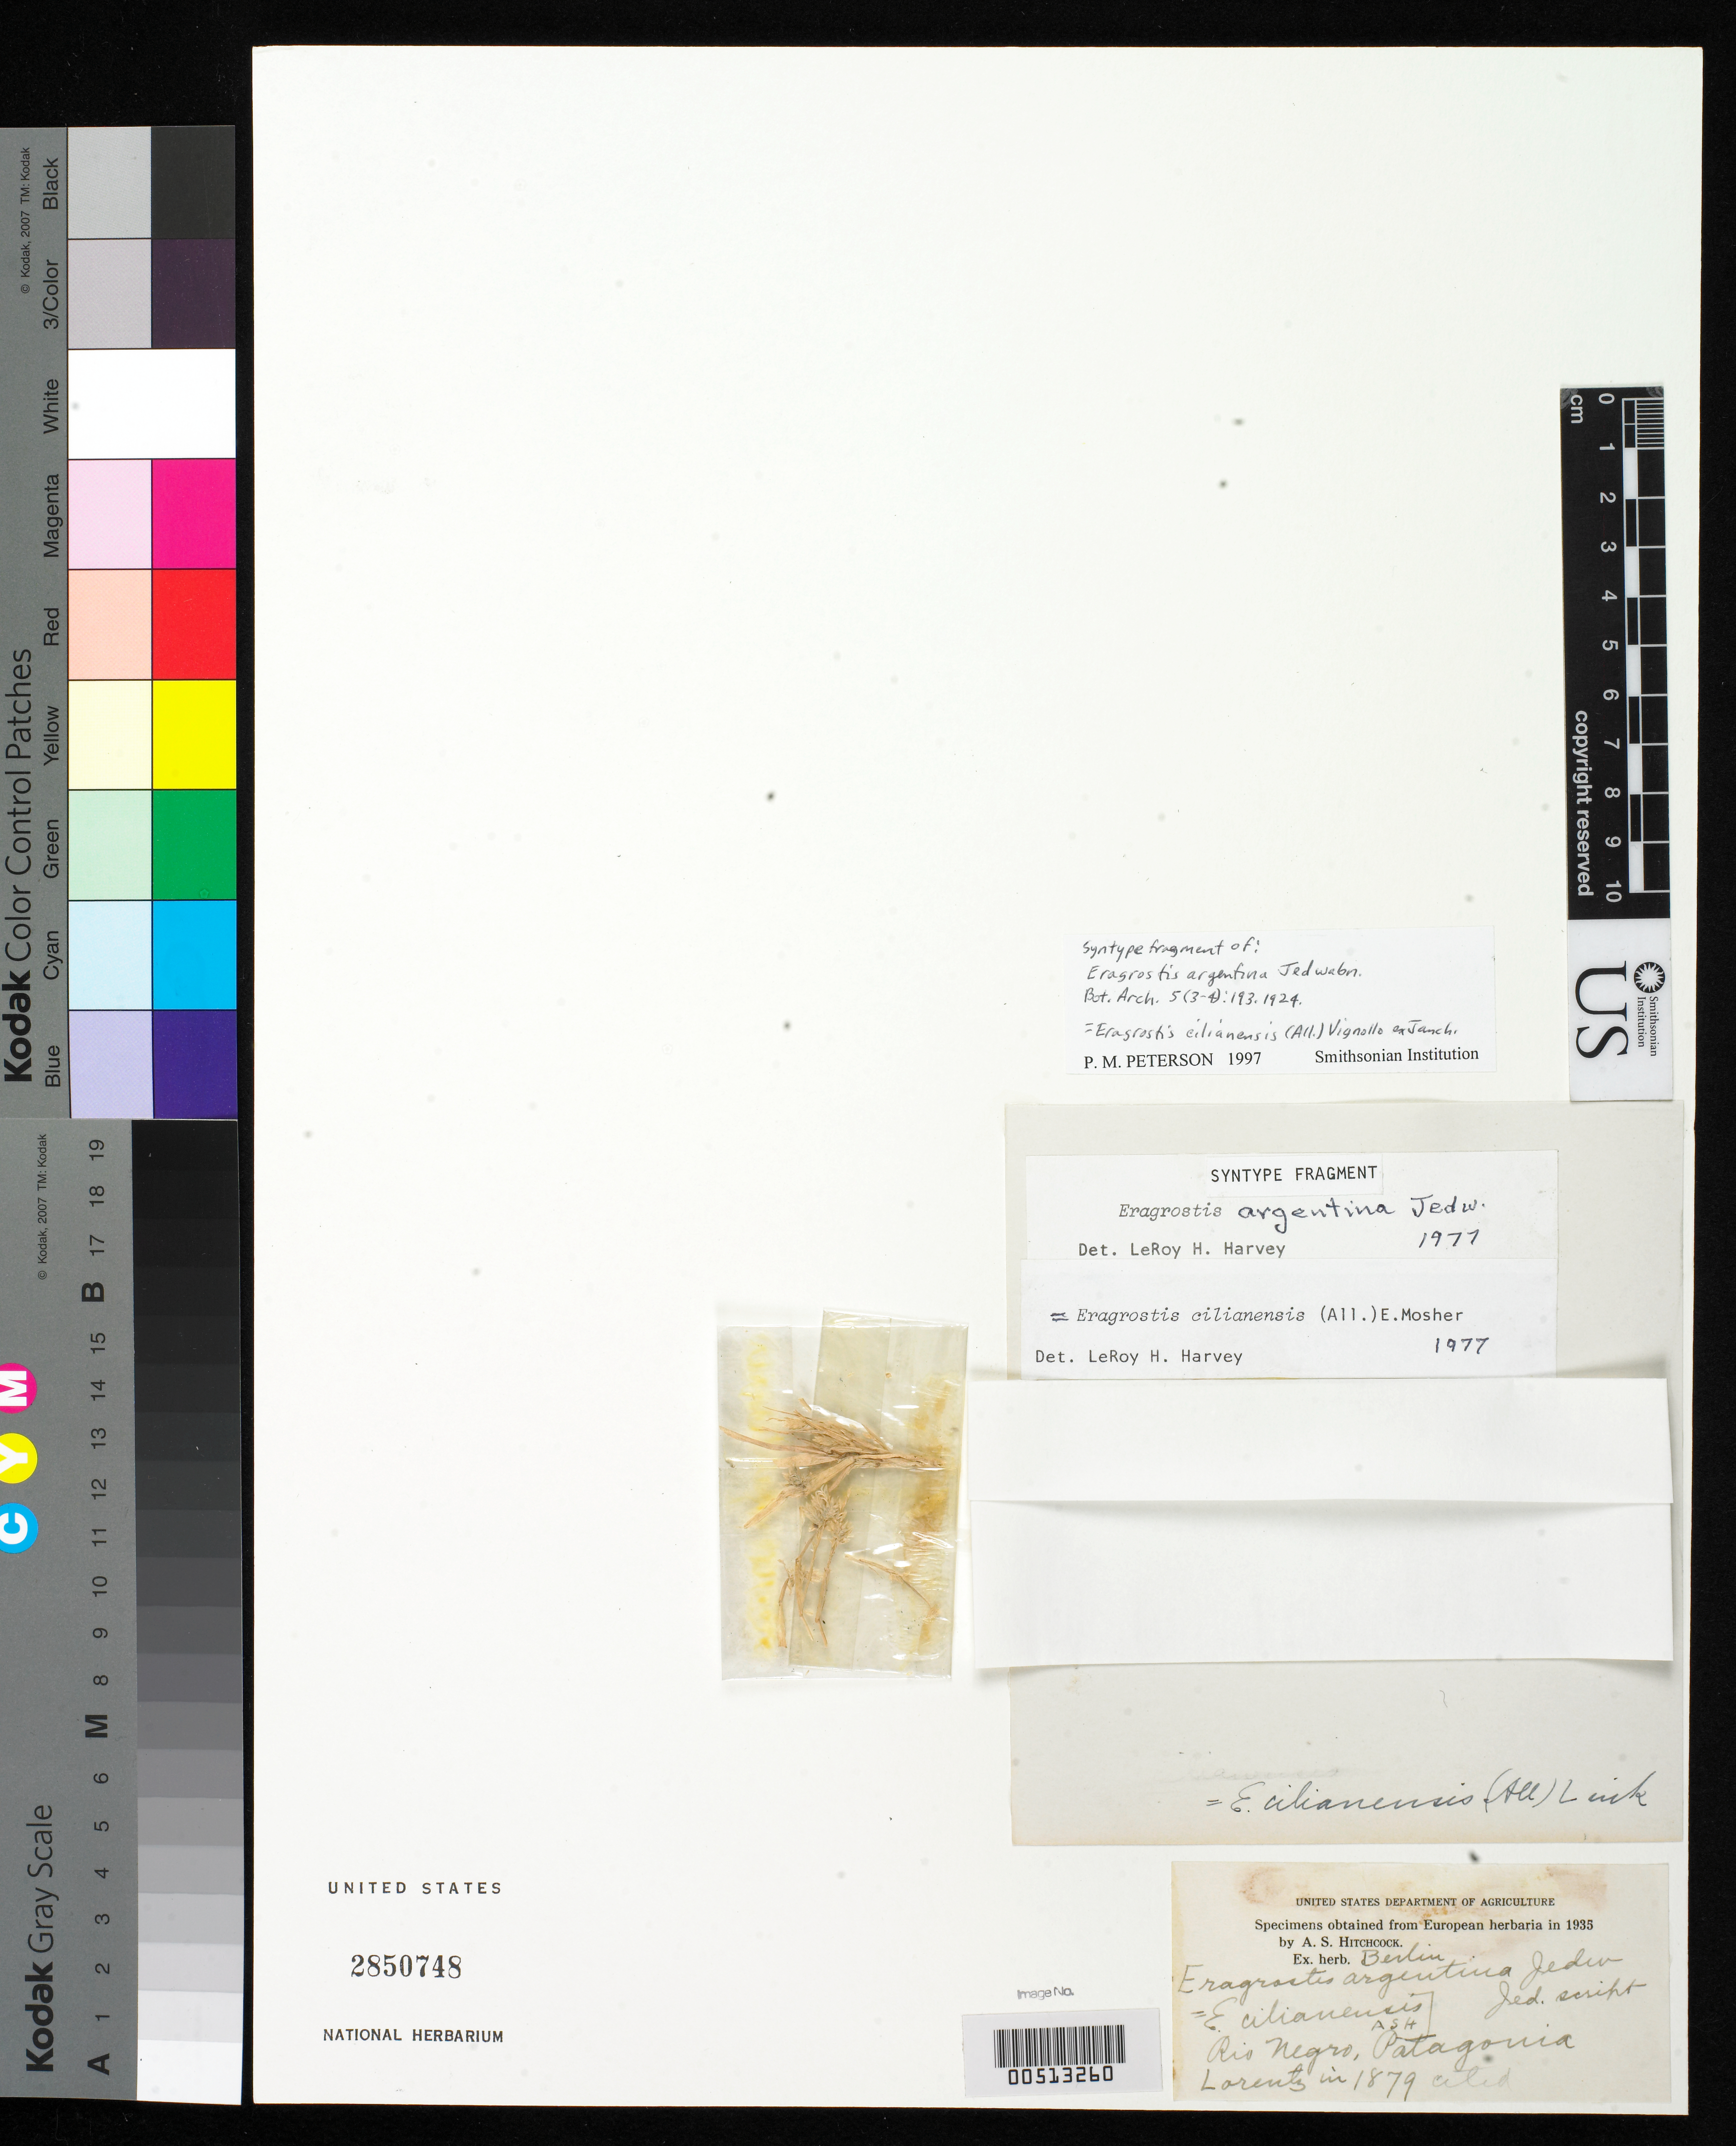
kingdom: Plantae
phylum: Tracheophyta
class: Liliopsida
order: Poales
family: Poaceae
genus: Eragrostis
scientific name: Eragrostis argentina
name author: Jedwabn.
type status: Type Fragment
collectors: P. G. Lorentz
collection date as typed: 1879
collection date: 1879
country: Argentina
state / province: Río Negro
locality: Rio Negro, Patagonia.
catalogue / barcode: US 2850748